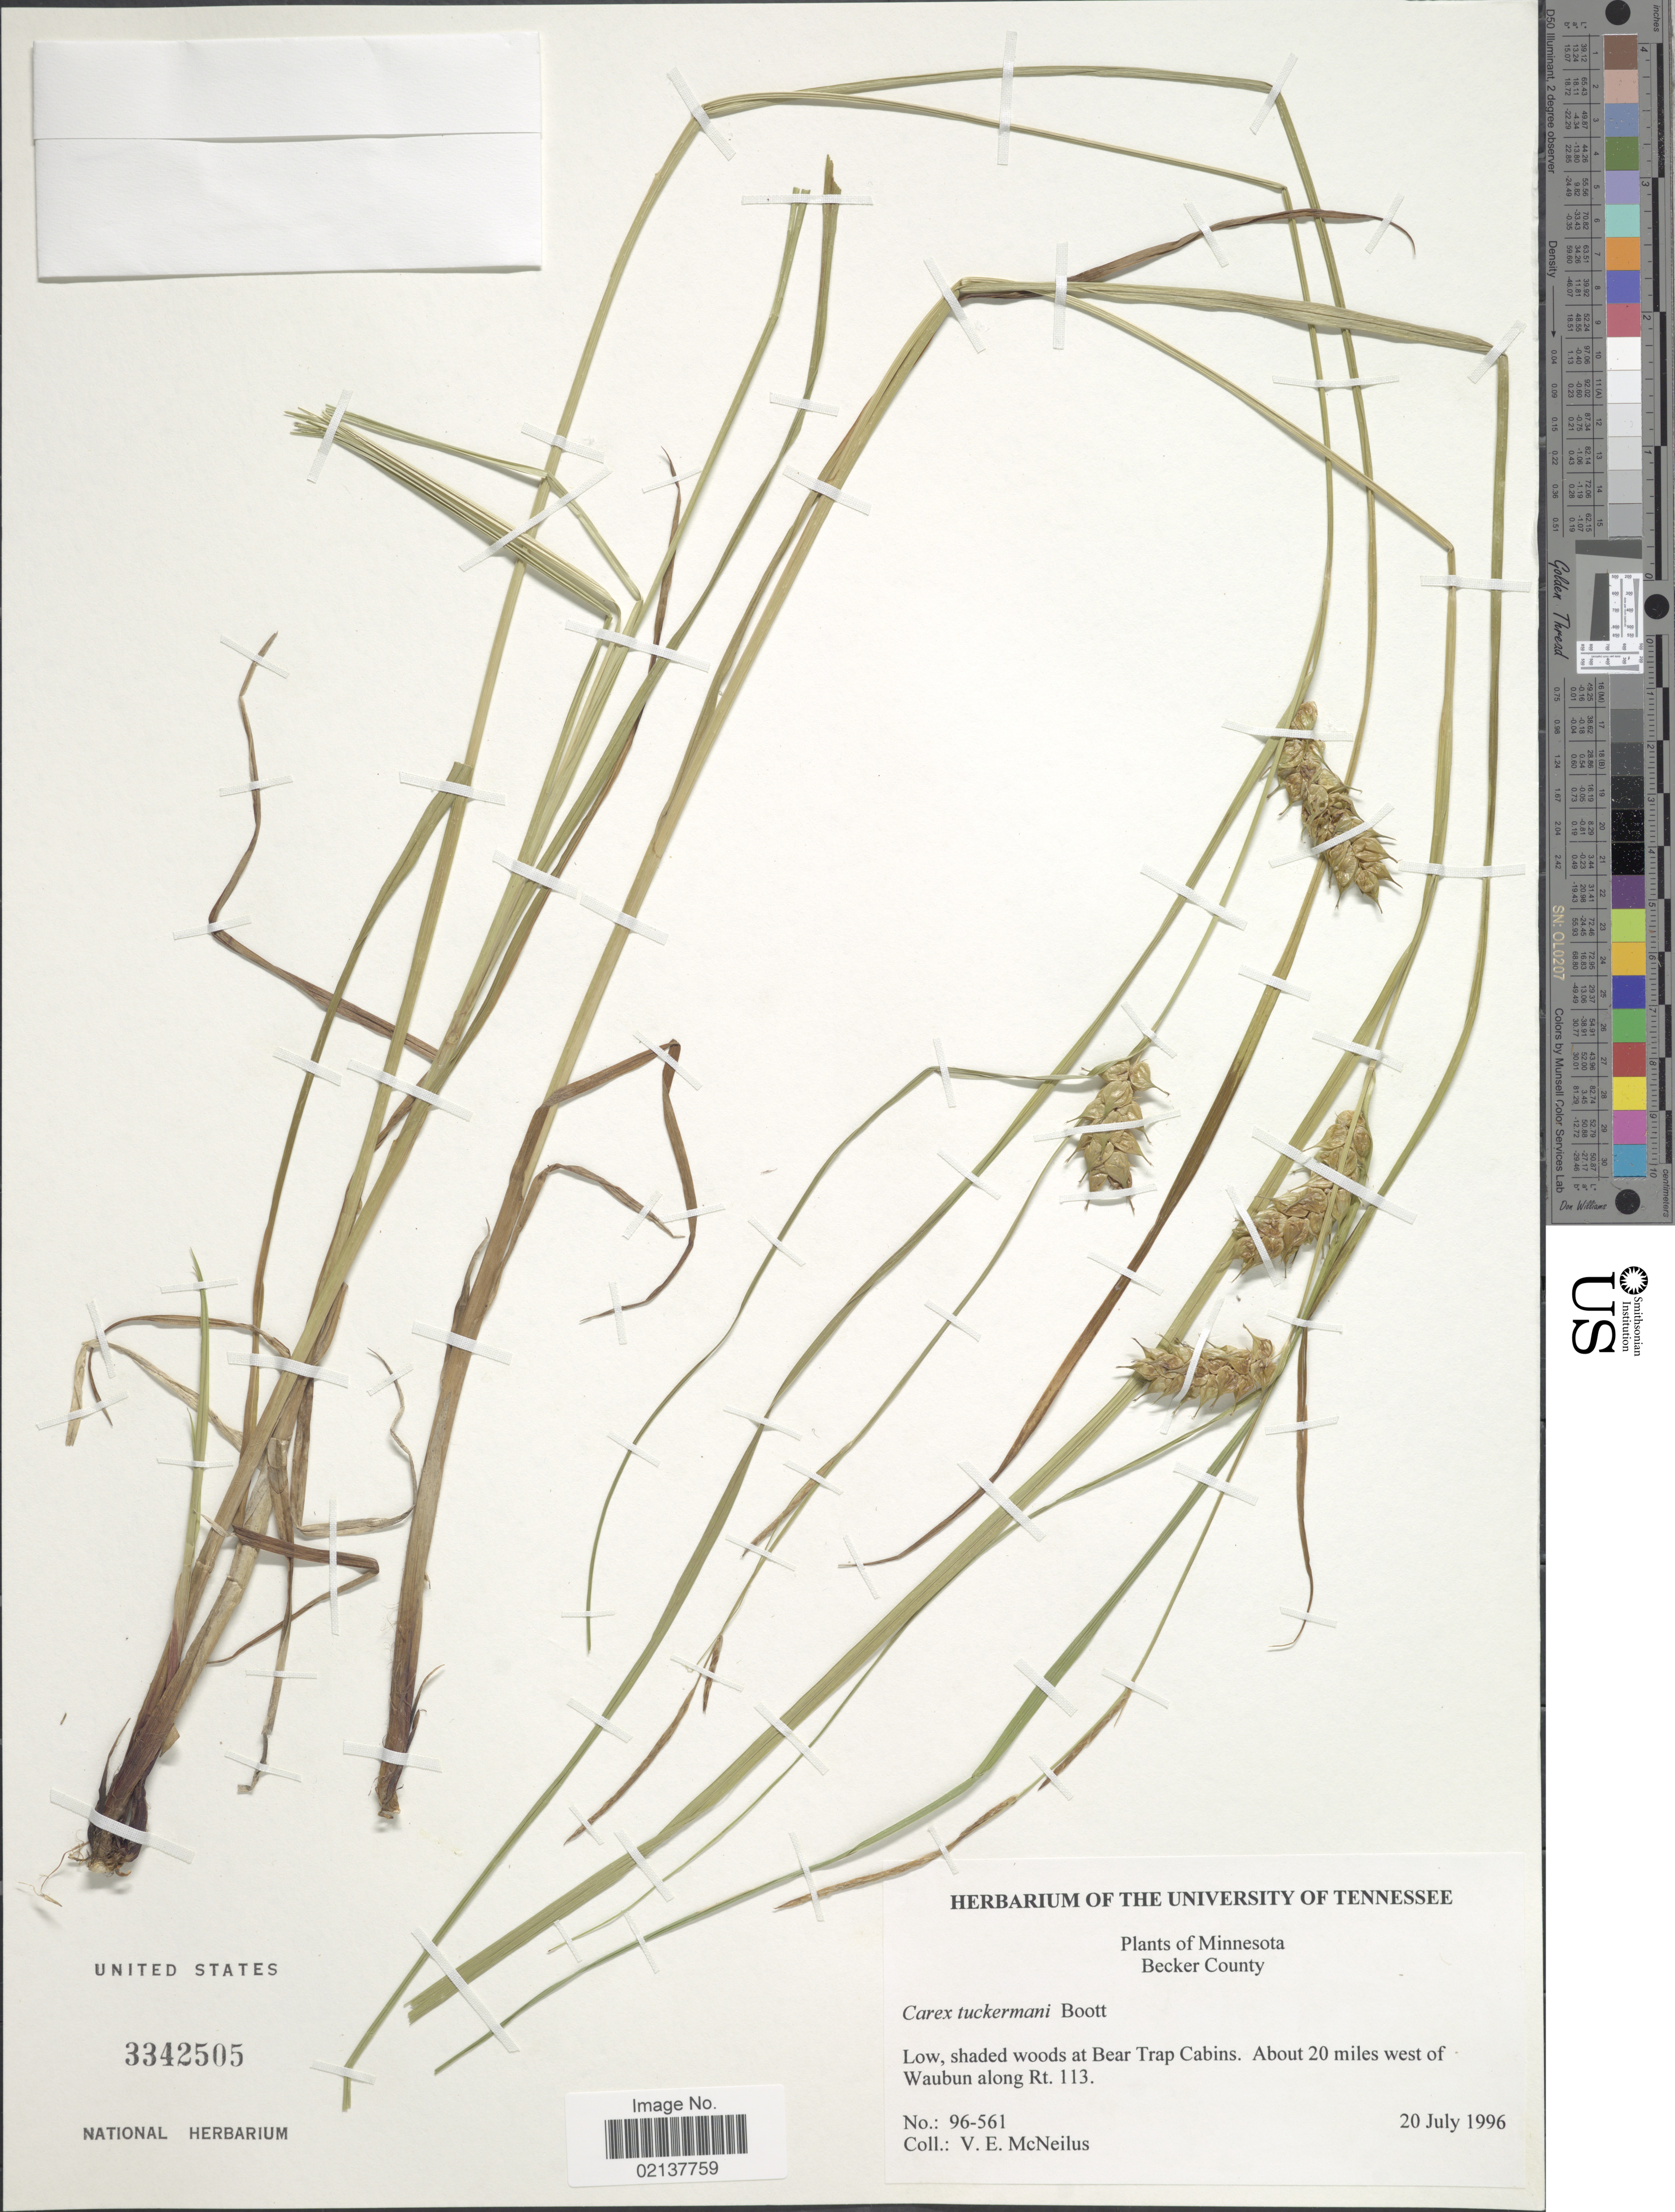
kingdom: Plantae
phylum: Tracheophyta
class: Liliopsida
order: Poales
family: Cyperaceae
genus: Carex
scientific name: Carex tuckermanii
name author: Boott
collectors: V. Mcneilus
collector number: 96-561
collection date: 1996-07-20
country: United States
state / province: Minnesota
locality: Becker County, Low, shaded woods at Bear Trap Cabins. About 20 miles west of Waubun along Rt. 113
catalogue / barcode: US 3342505